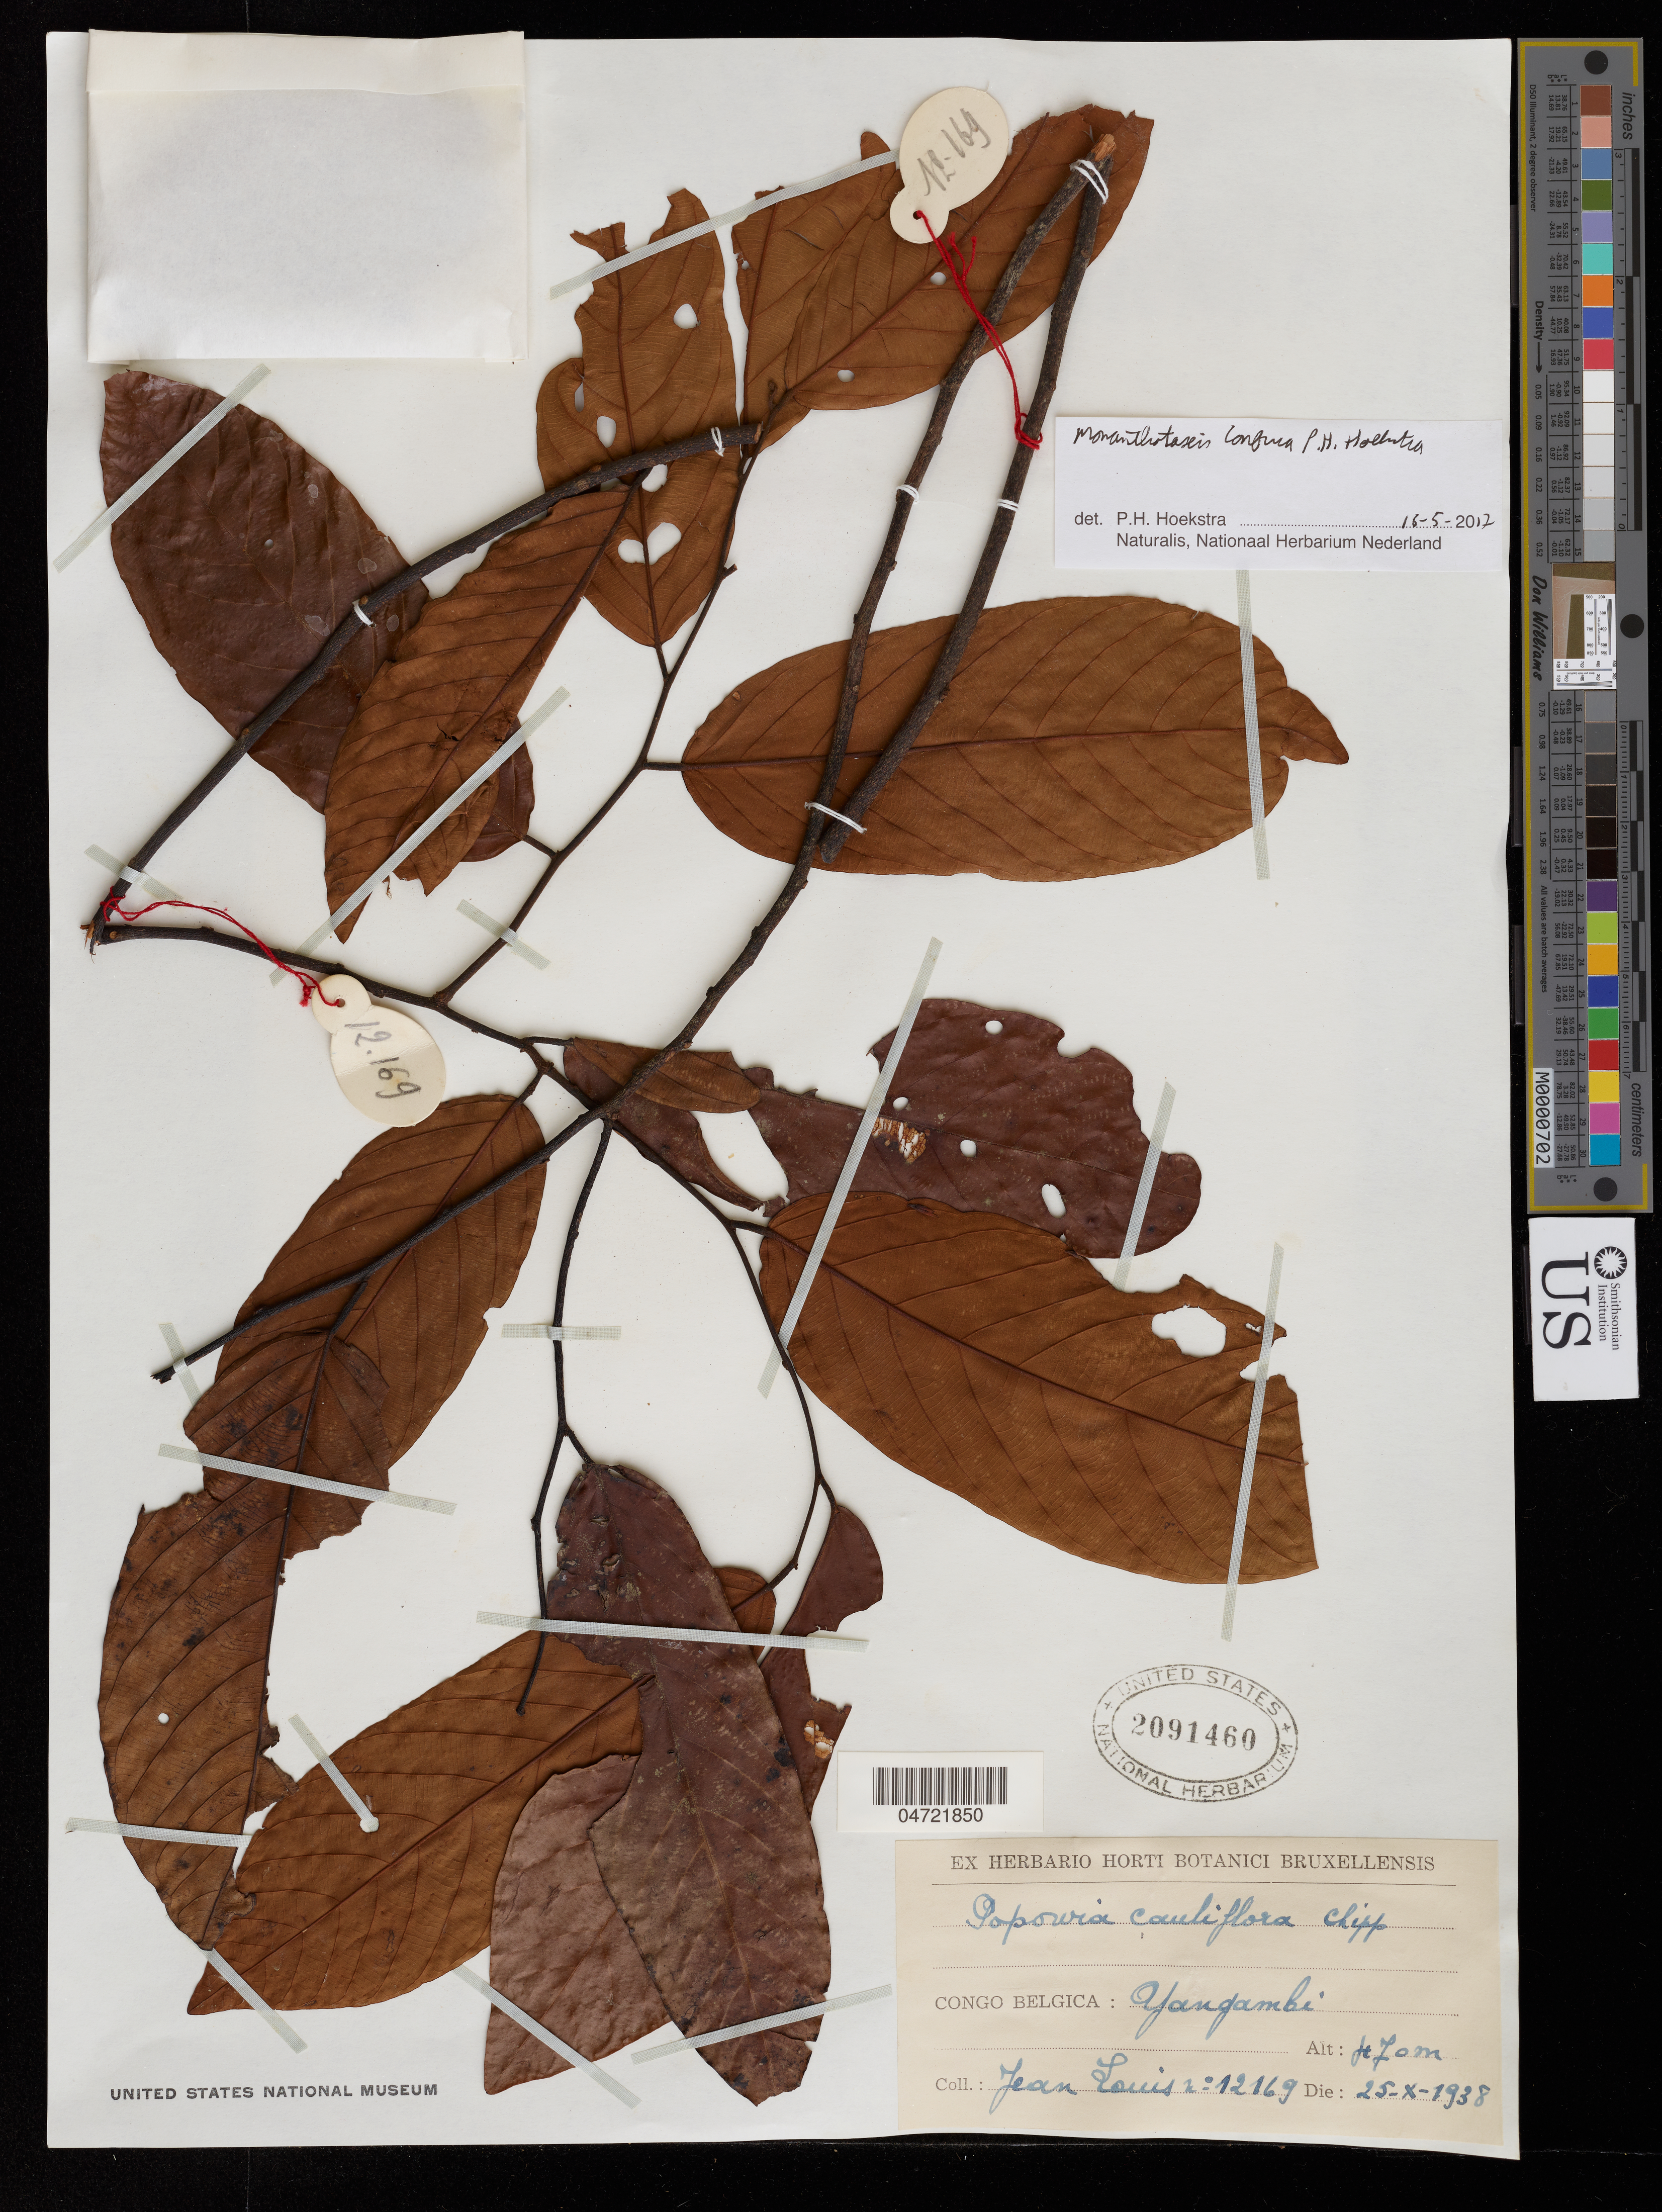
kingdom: Plantae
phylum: Tracheophyta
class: Magnoliopsida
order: Magnoliales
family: Annonaceae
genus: Monanthotaxis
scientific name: Monanthotaxis confusa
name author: P.H. Hoekstra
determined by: Hoekstra, P. H.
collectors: J. Louis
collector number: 12169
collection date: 1938-10-25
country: Congo, Democratic Republic of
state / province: Tshopo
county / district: Isangi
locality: Yangambi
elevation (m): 470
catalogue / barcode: US 2091460